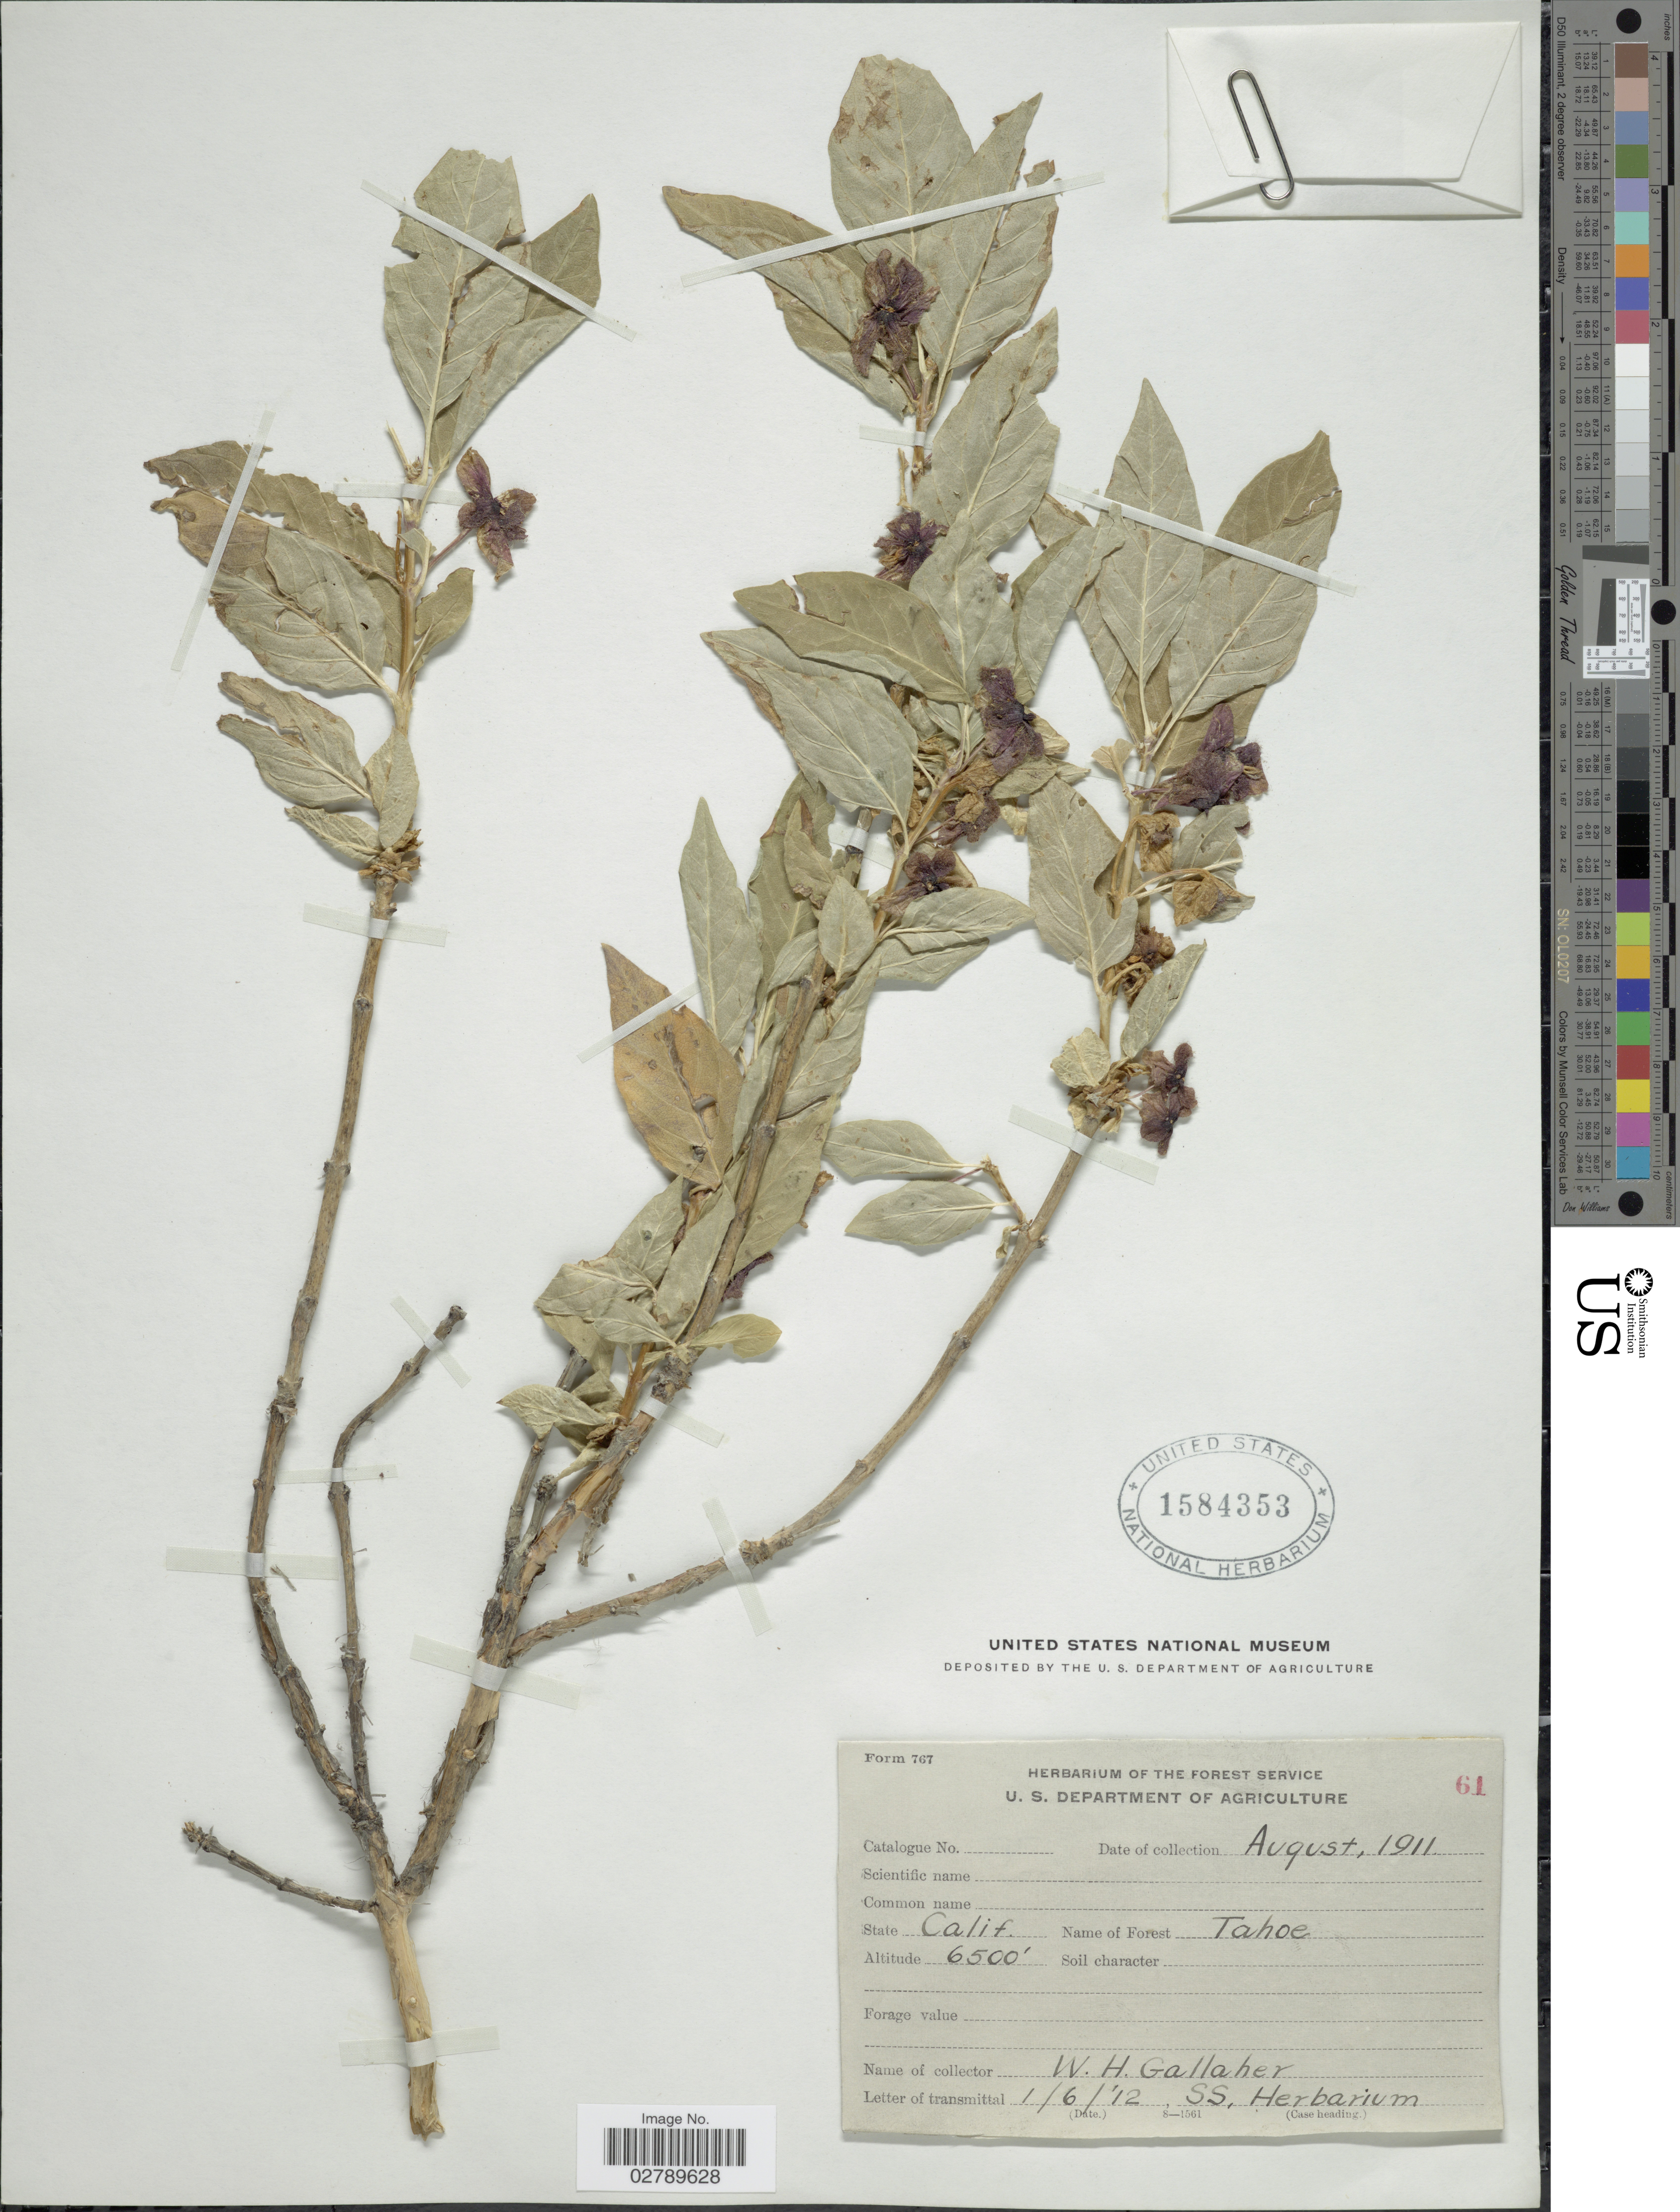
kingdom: Plantae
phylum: Tracheophyta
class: Magnoliopsida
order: Dipsacales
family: Caprifoliaceae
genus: Lonicera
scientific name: Lonicera involucrata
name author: (Richardson) Banks ex Spreng.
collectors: W. Gallaher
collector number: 61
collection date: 1911-08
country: United States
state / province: California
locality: Tahoe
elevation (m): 1981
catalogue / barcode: US 1584353